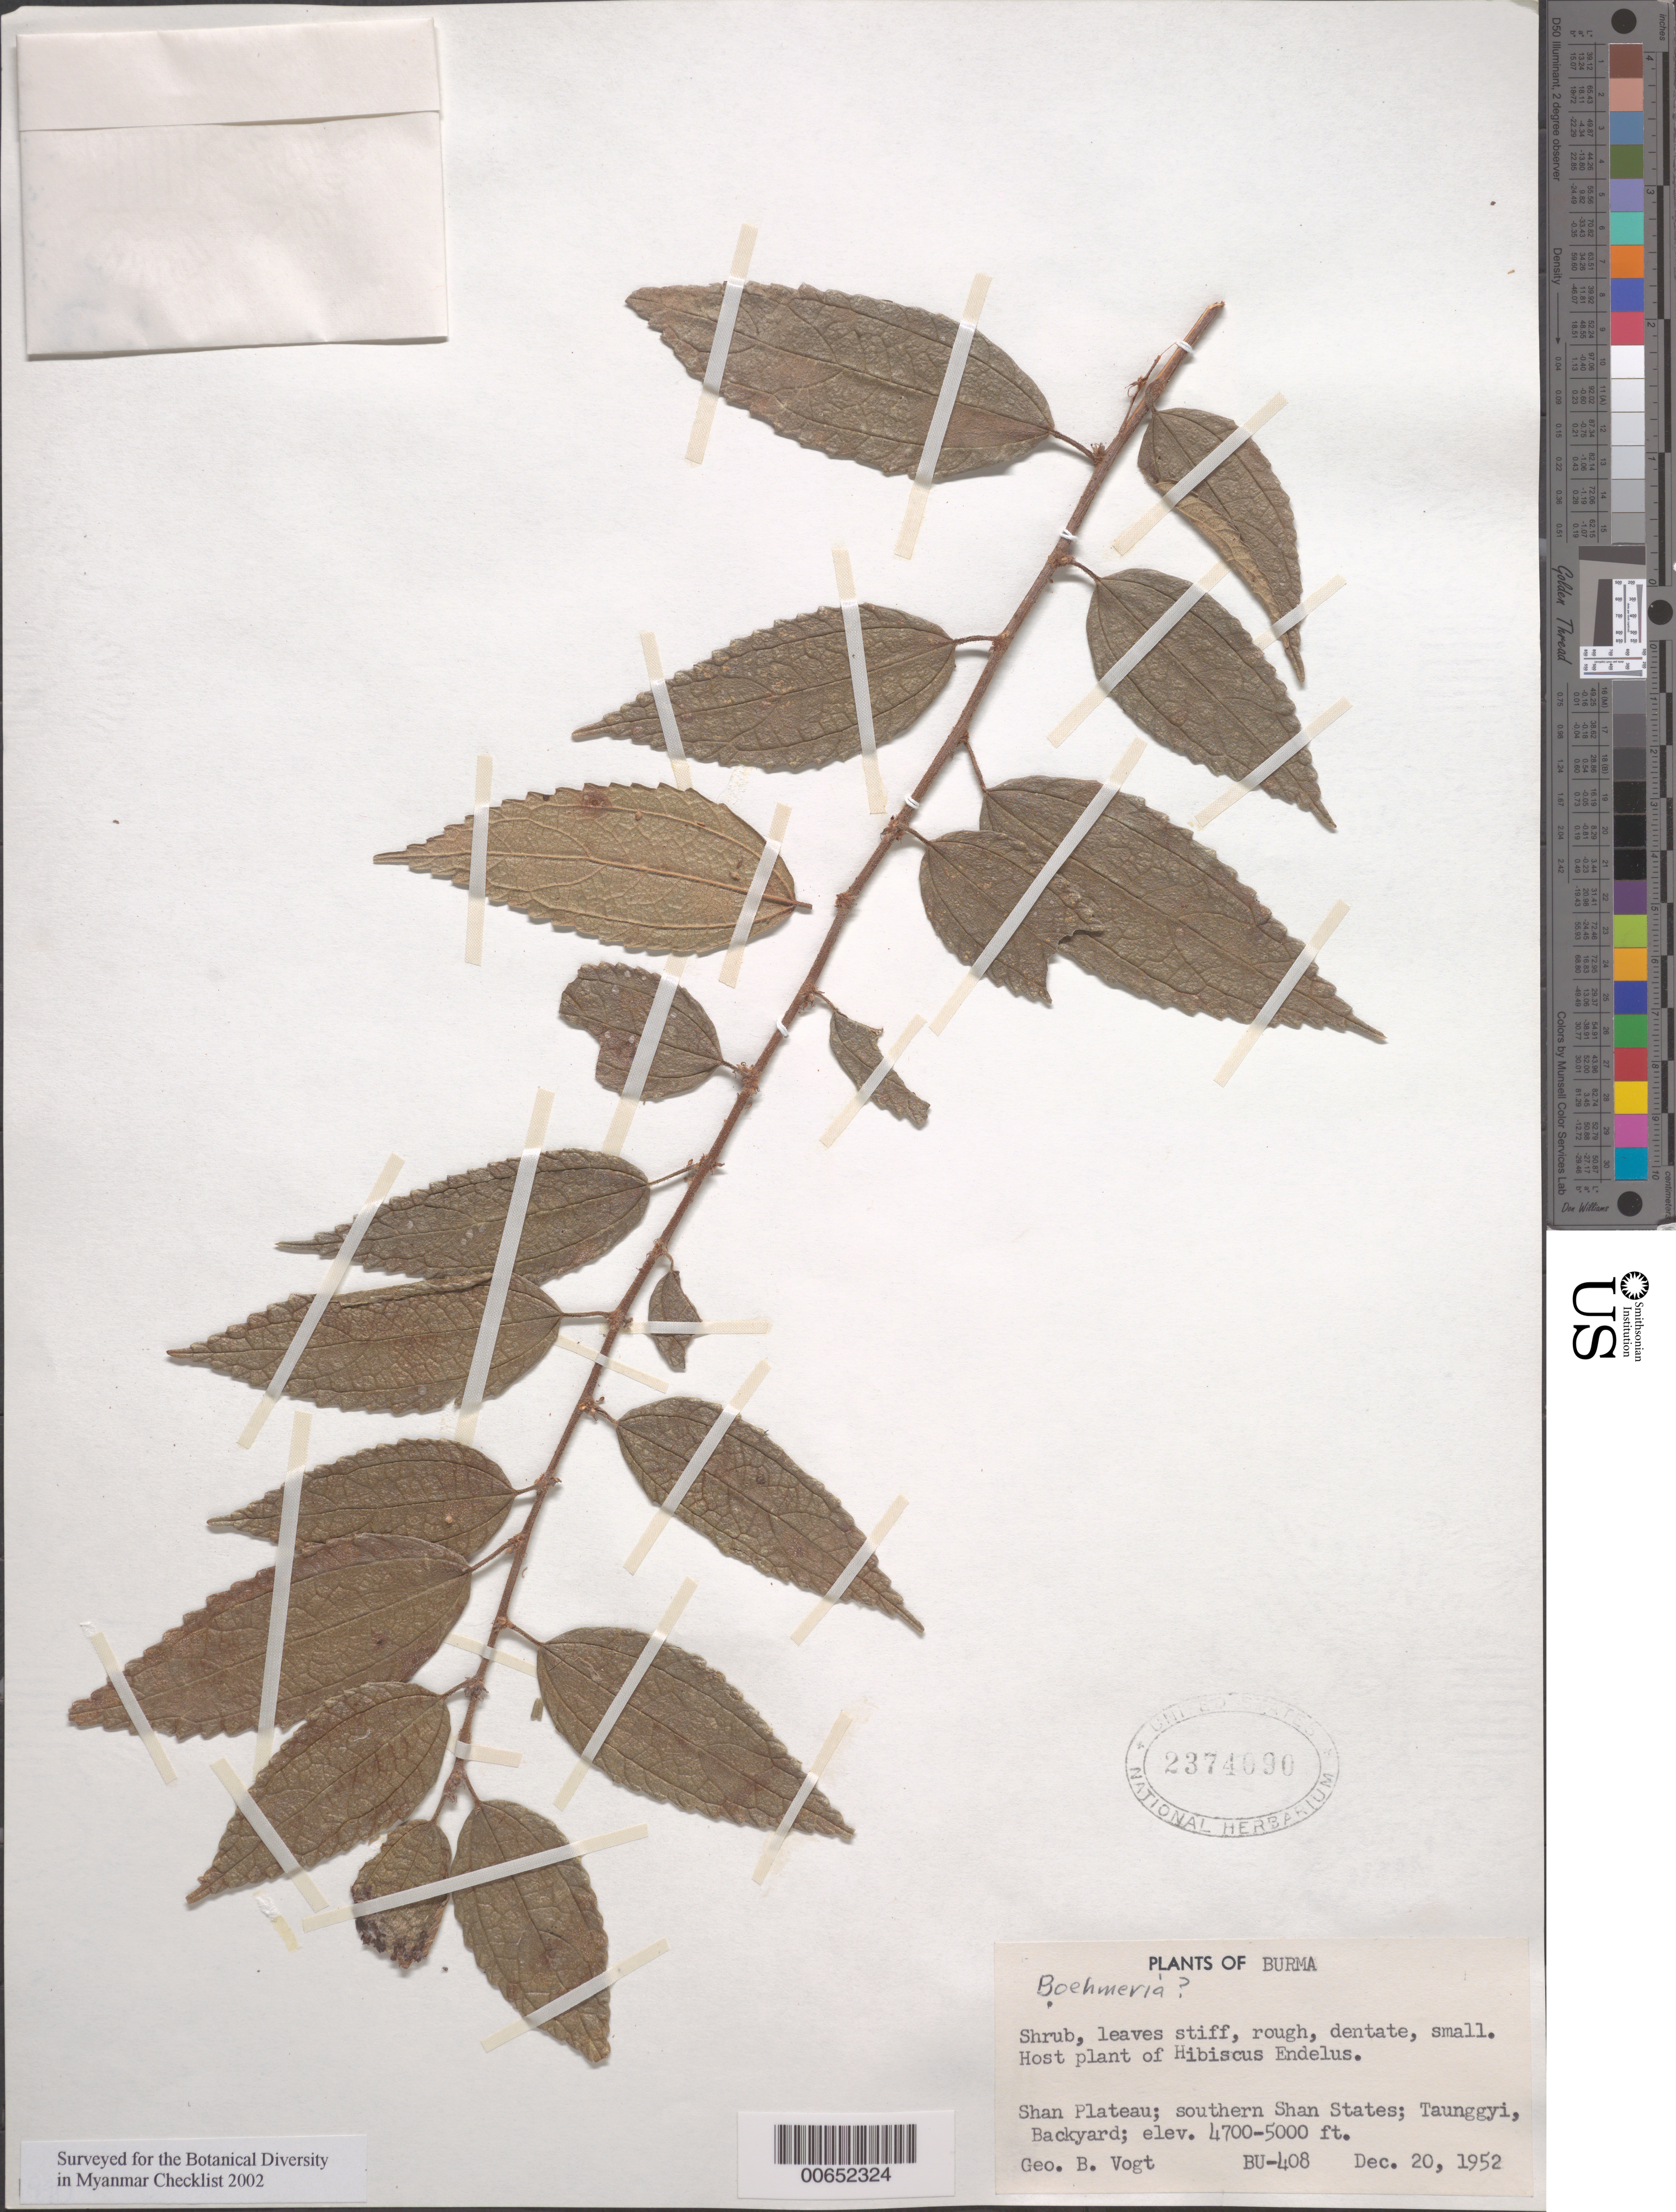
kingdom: Plantae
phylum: Tracheophyta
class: Magnoliopsida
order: Rosales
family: Urticaceae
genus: Boehmeria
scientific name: Boehmeria sp.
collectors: G. Vogt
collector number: BU-408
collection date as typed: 20 Dec 1952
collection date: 1952-12-20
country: Myanmar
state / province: Shan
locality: Shan Plateau, Taunggyi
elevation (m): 1433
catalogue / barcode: US 2374090